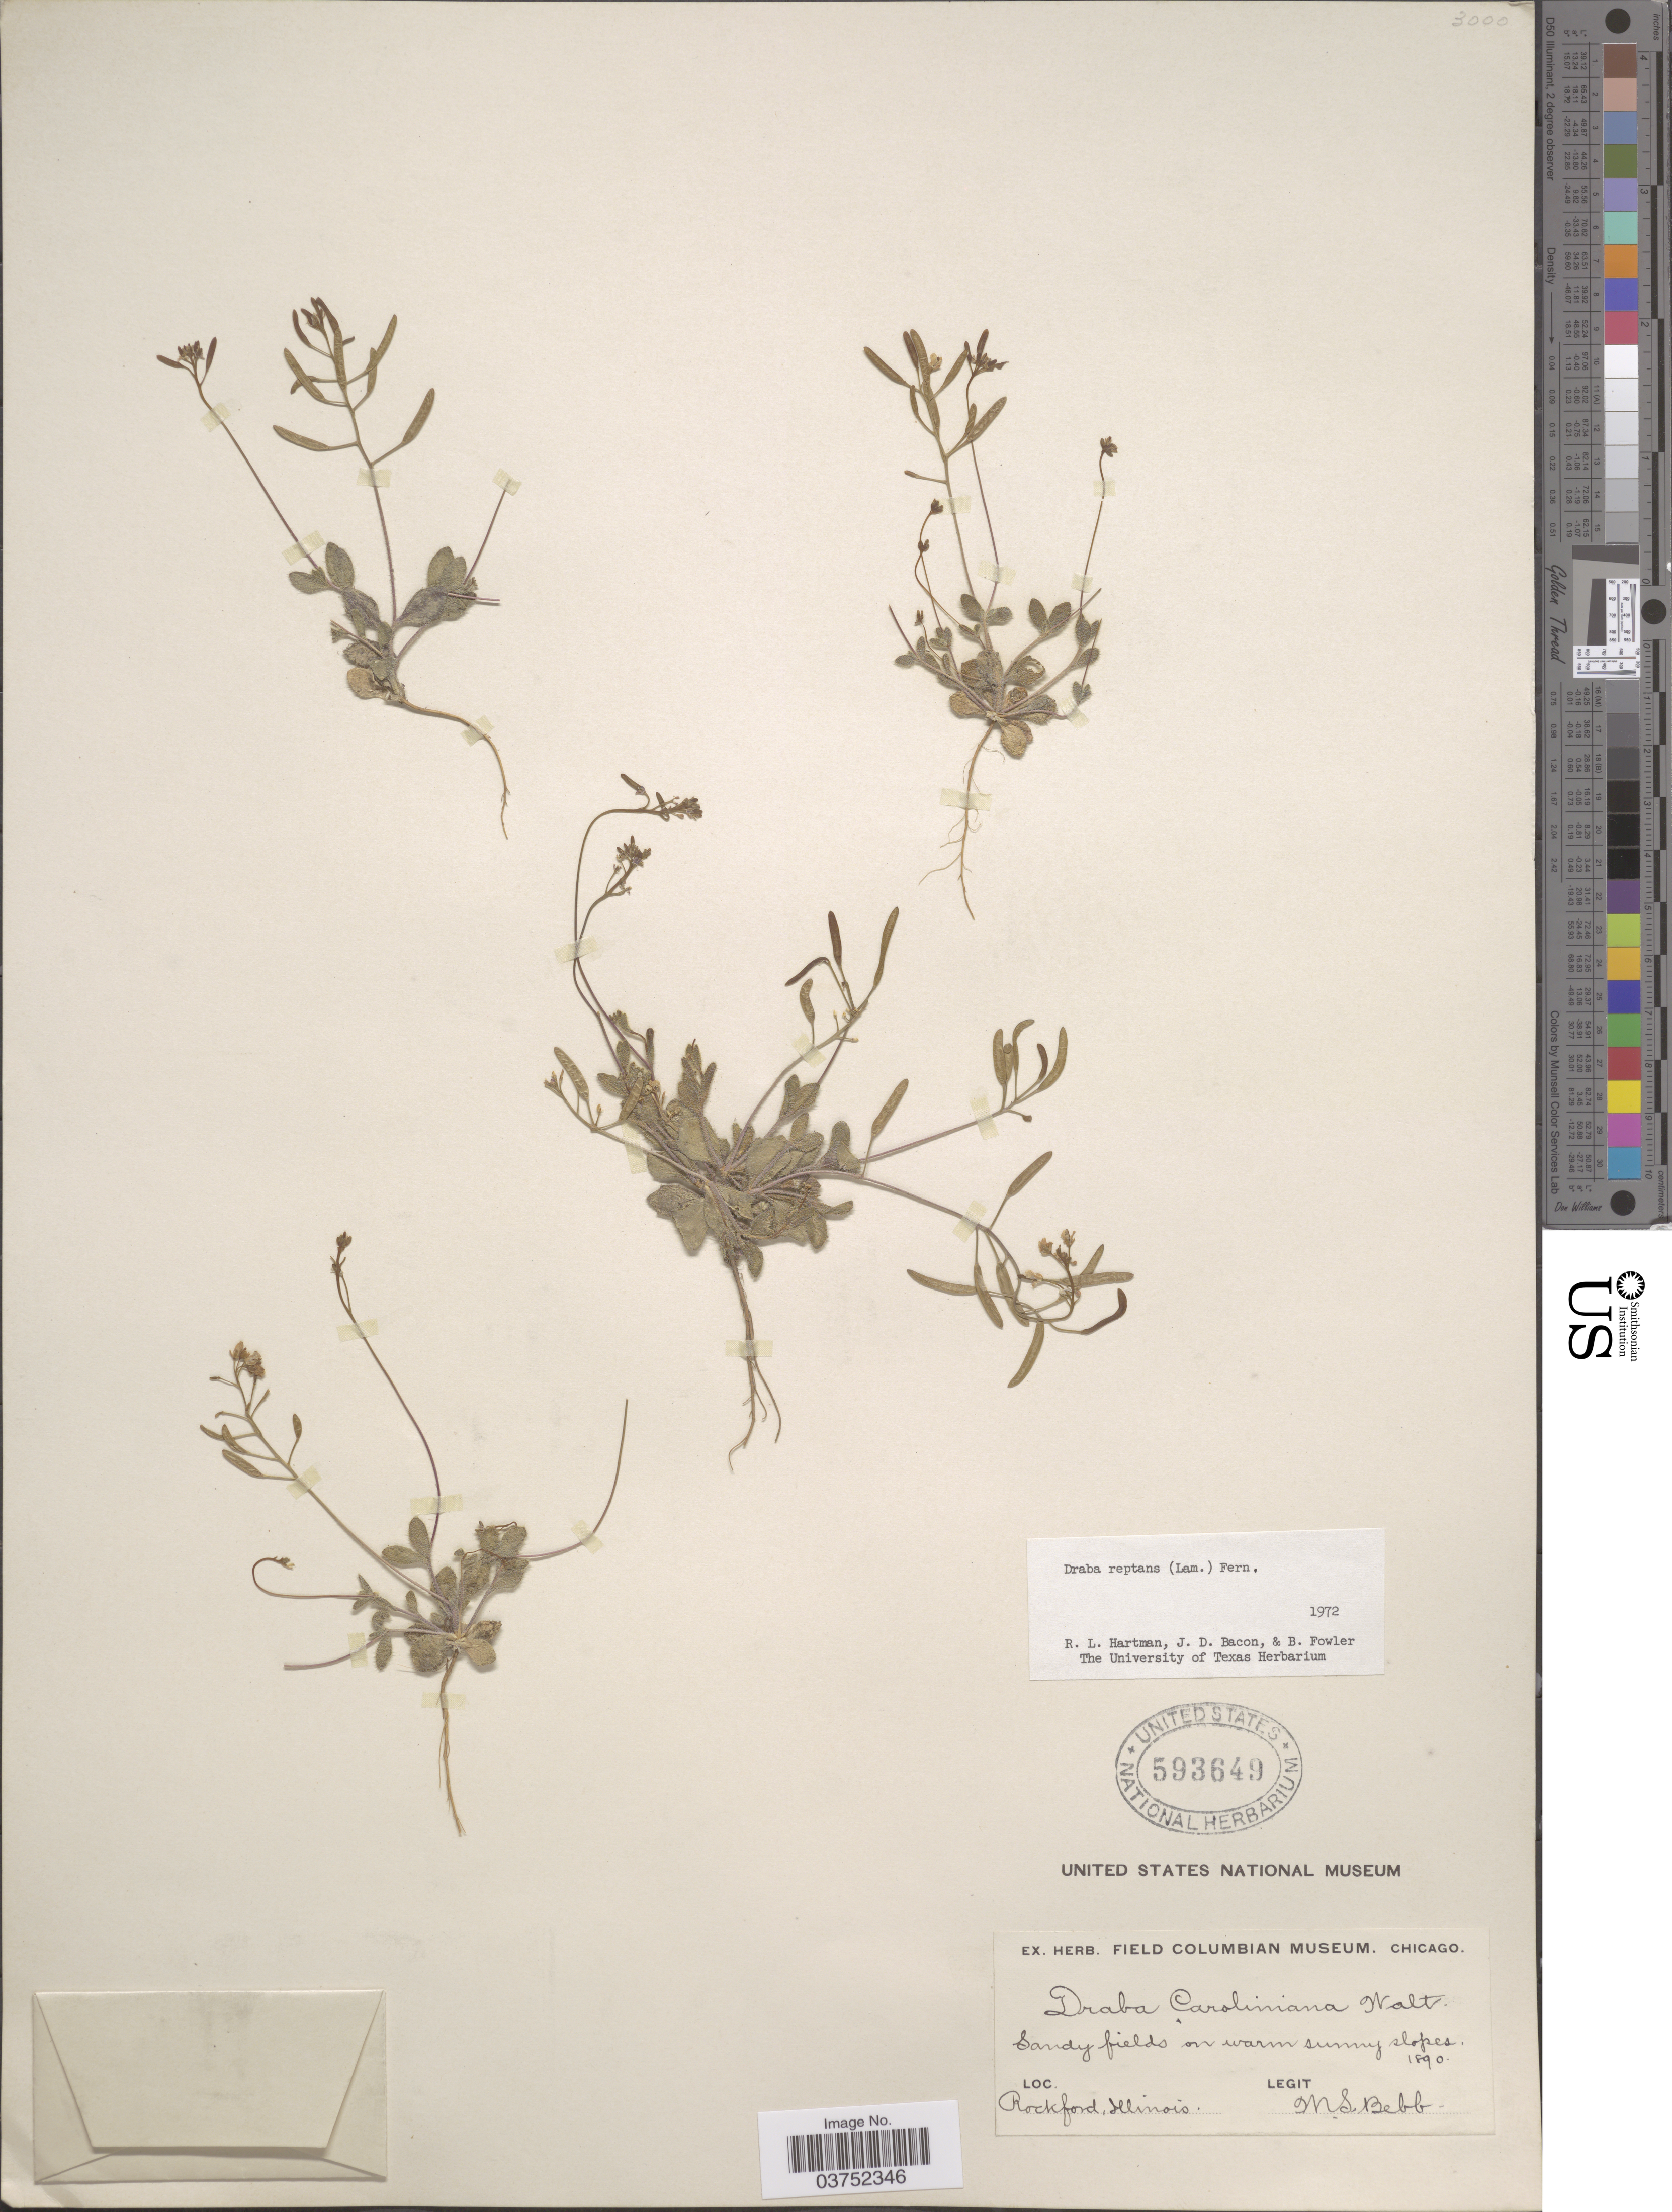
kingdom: Plantae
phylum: Tracheophyta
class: Magnoliopsida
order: Brassicales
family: Brassicaceae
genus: Draba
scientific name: Draba reptans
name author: (Lam.) Fernald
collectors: M. Bebb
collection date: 1890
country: United States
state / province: Illinois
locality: Rockford.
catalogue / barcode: US 593649